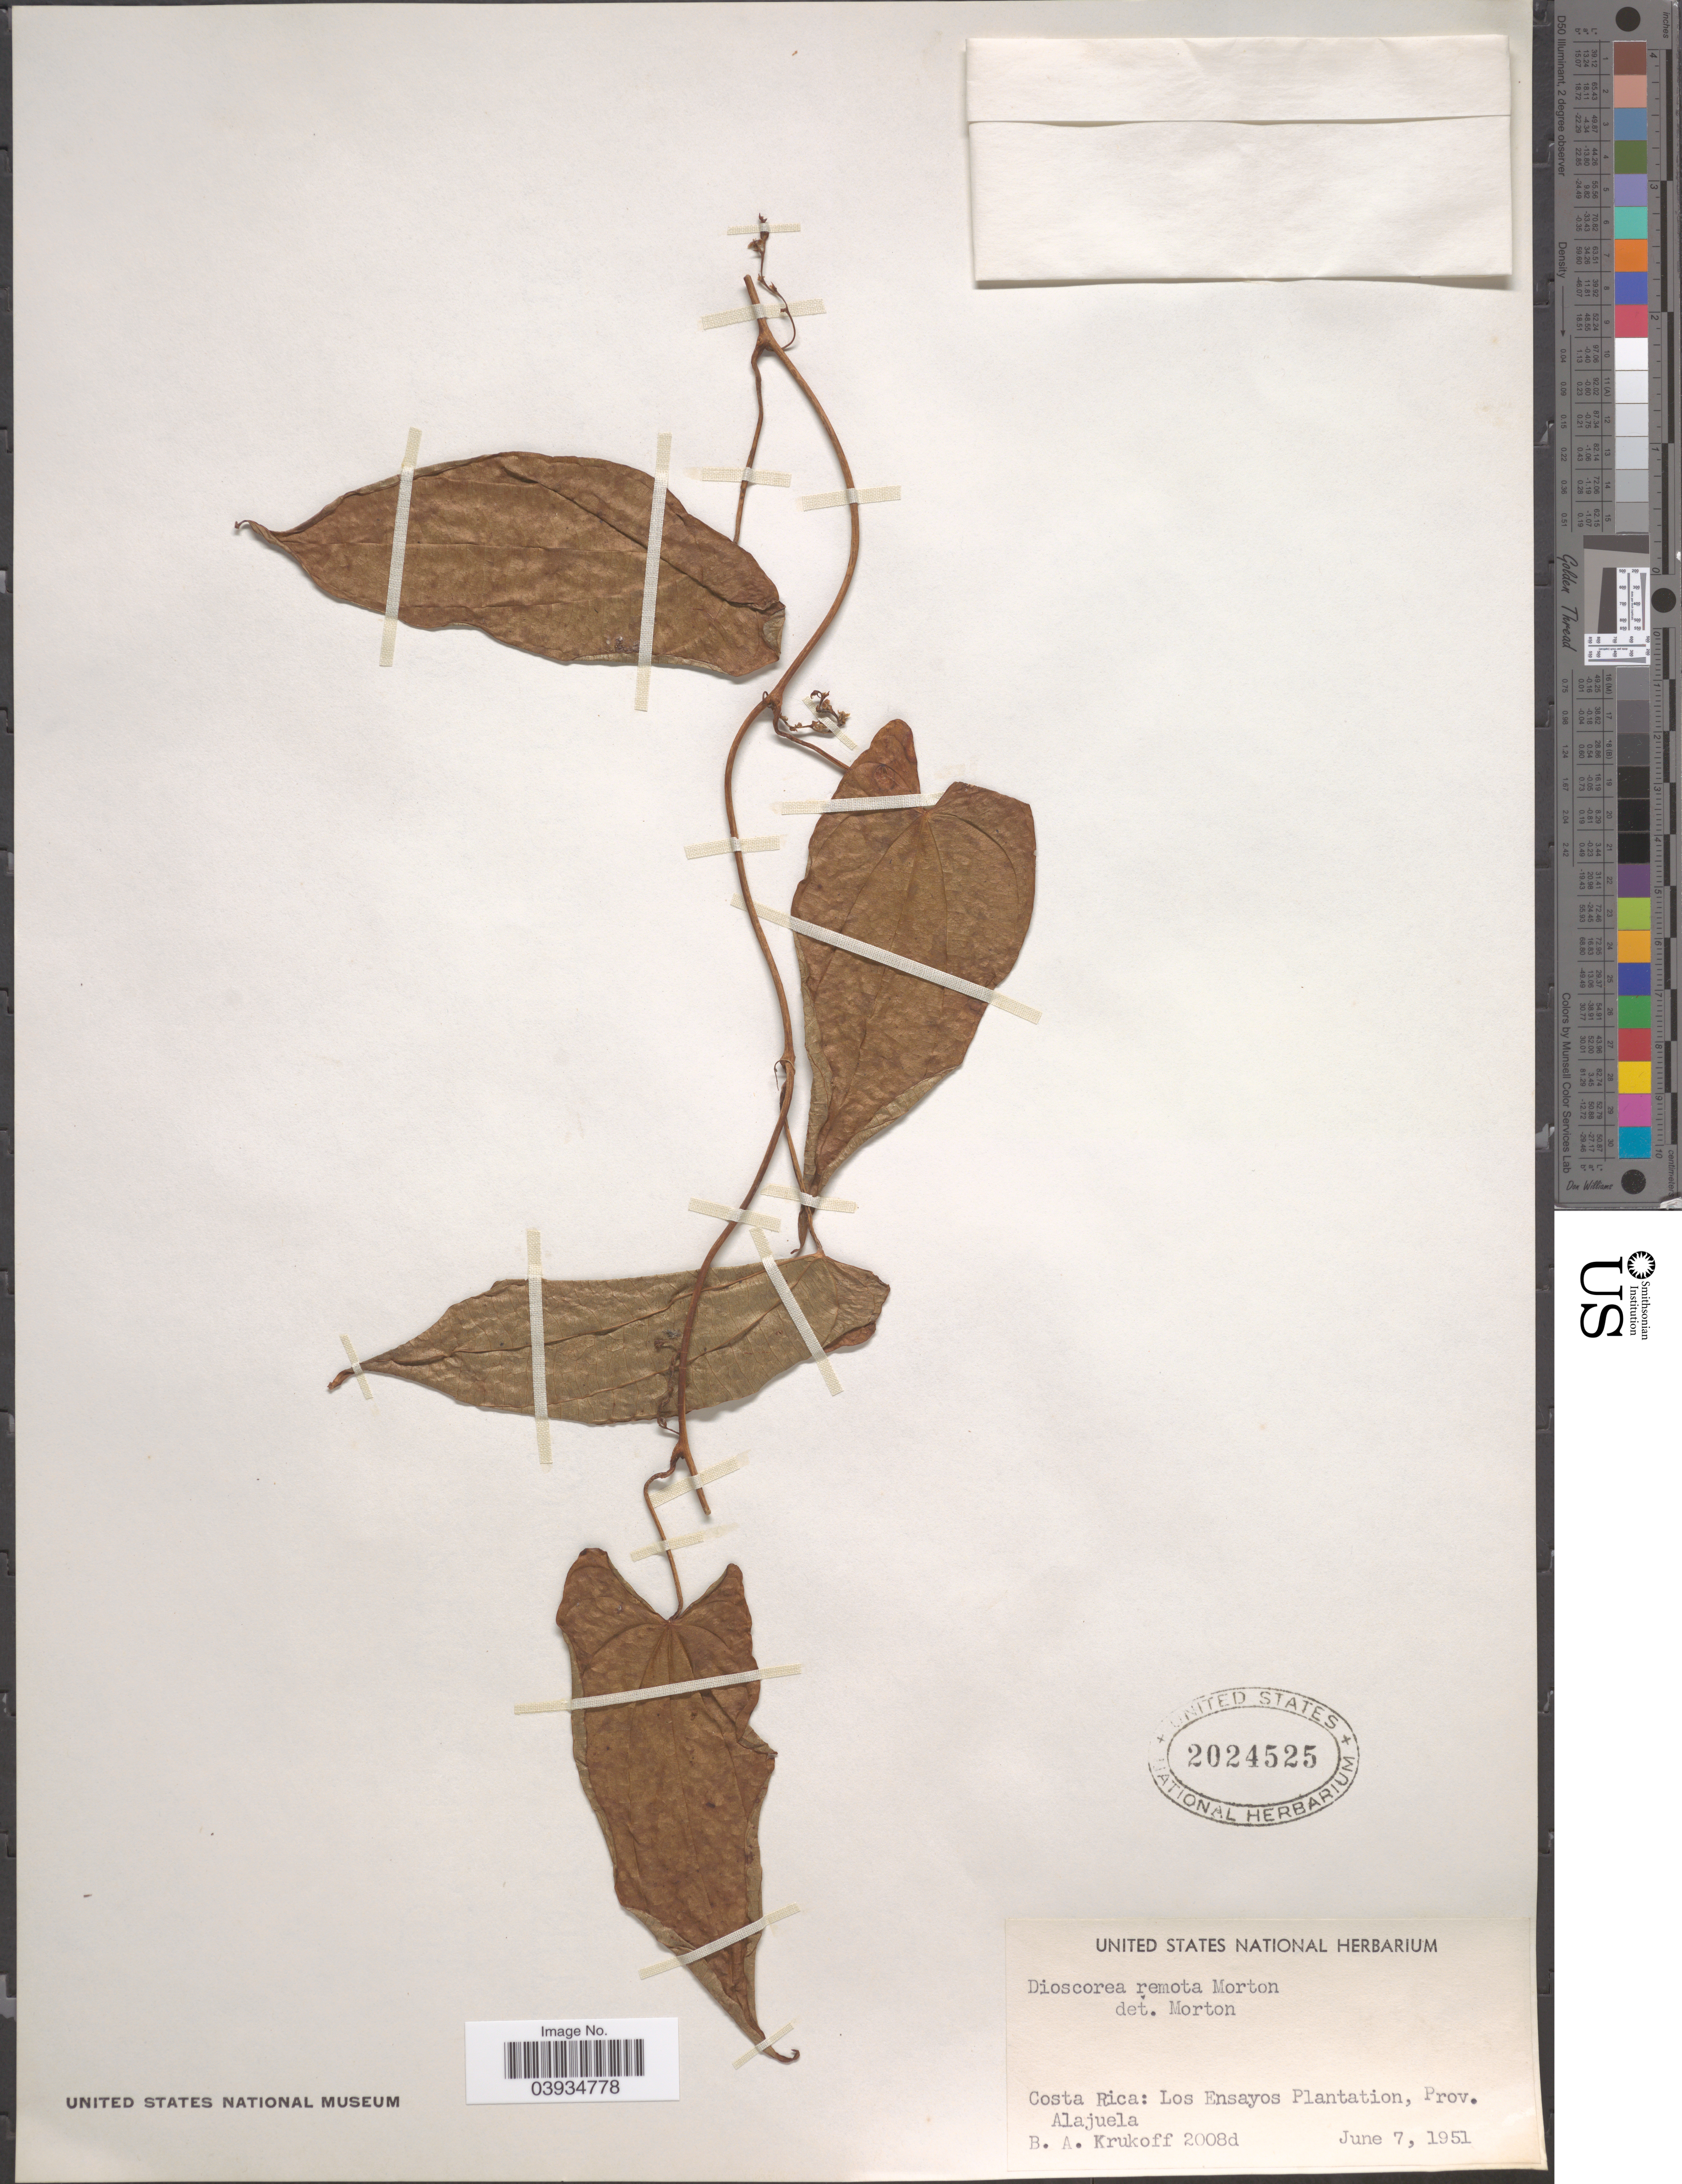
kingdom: Plantae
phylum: Tracheophyta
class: Liliopsida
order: Dioscoreales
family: Dioscoreaceae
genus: Dioscorea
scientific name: Dioscorea remota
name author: C.V. Morton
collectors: B. A. Krukoff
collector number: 2008d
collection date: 1951-06-07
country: Costa Rica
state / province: Alajuela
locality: Los Ensayos Plantation.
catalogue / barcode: US 2024525